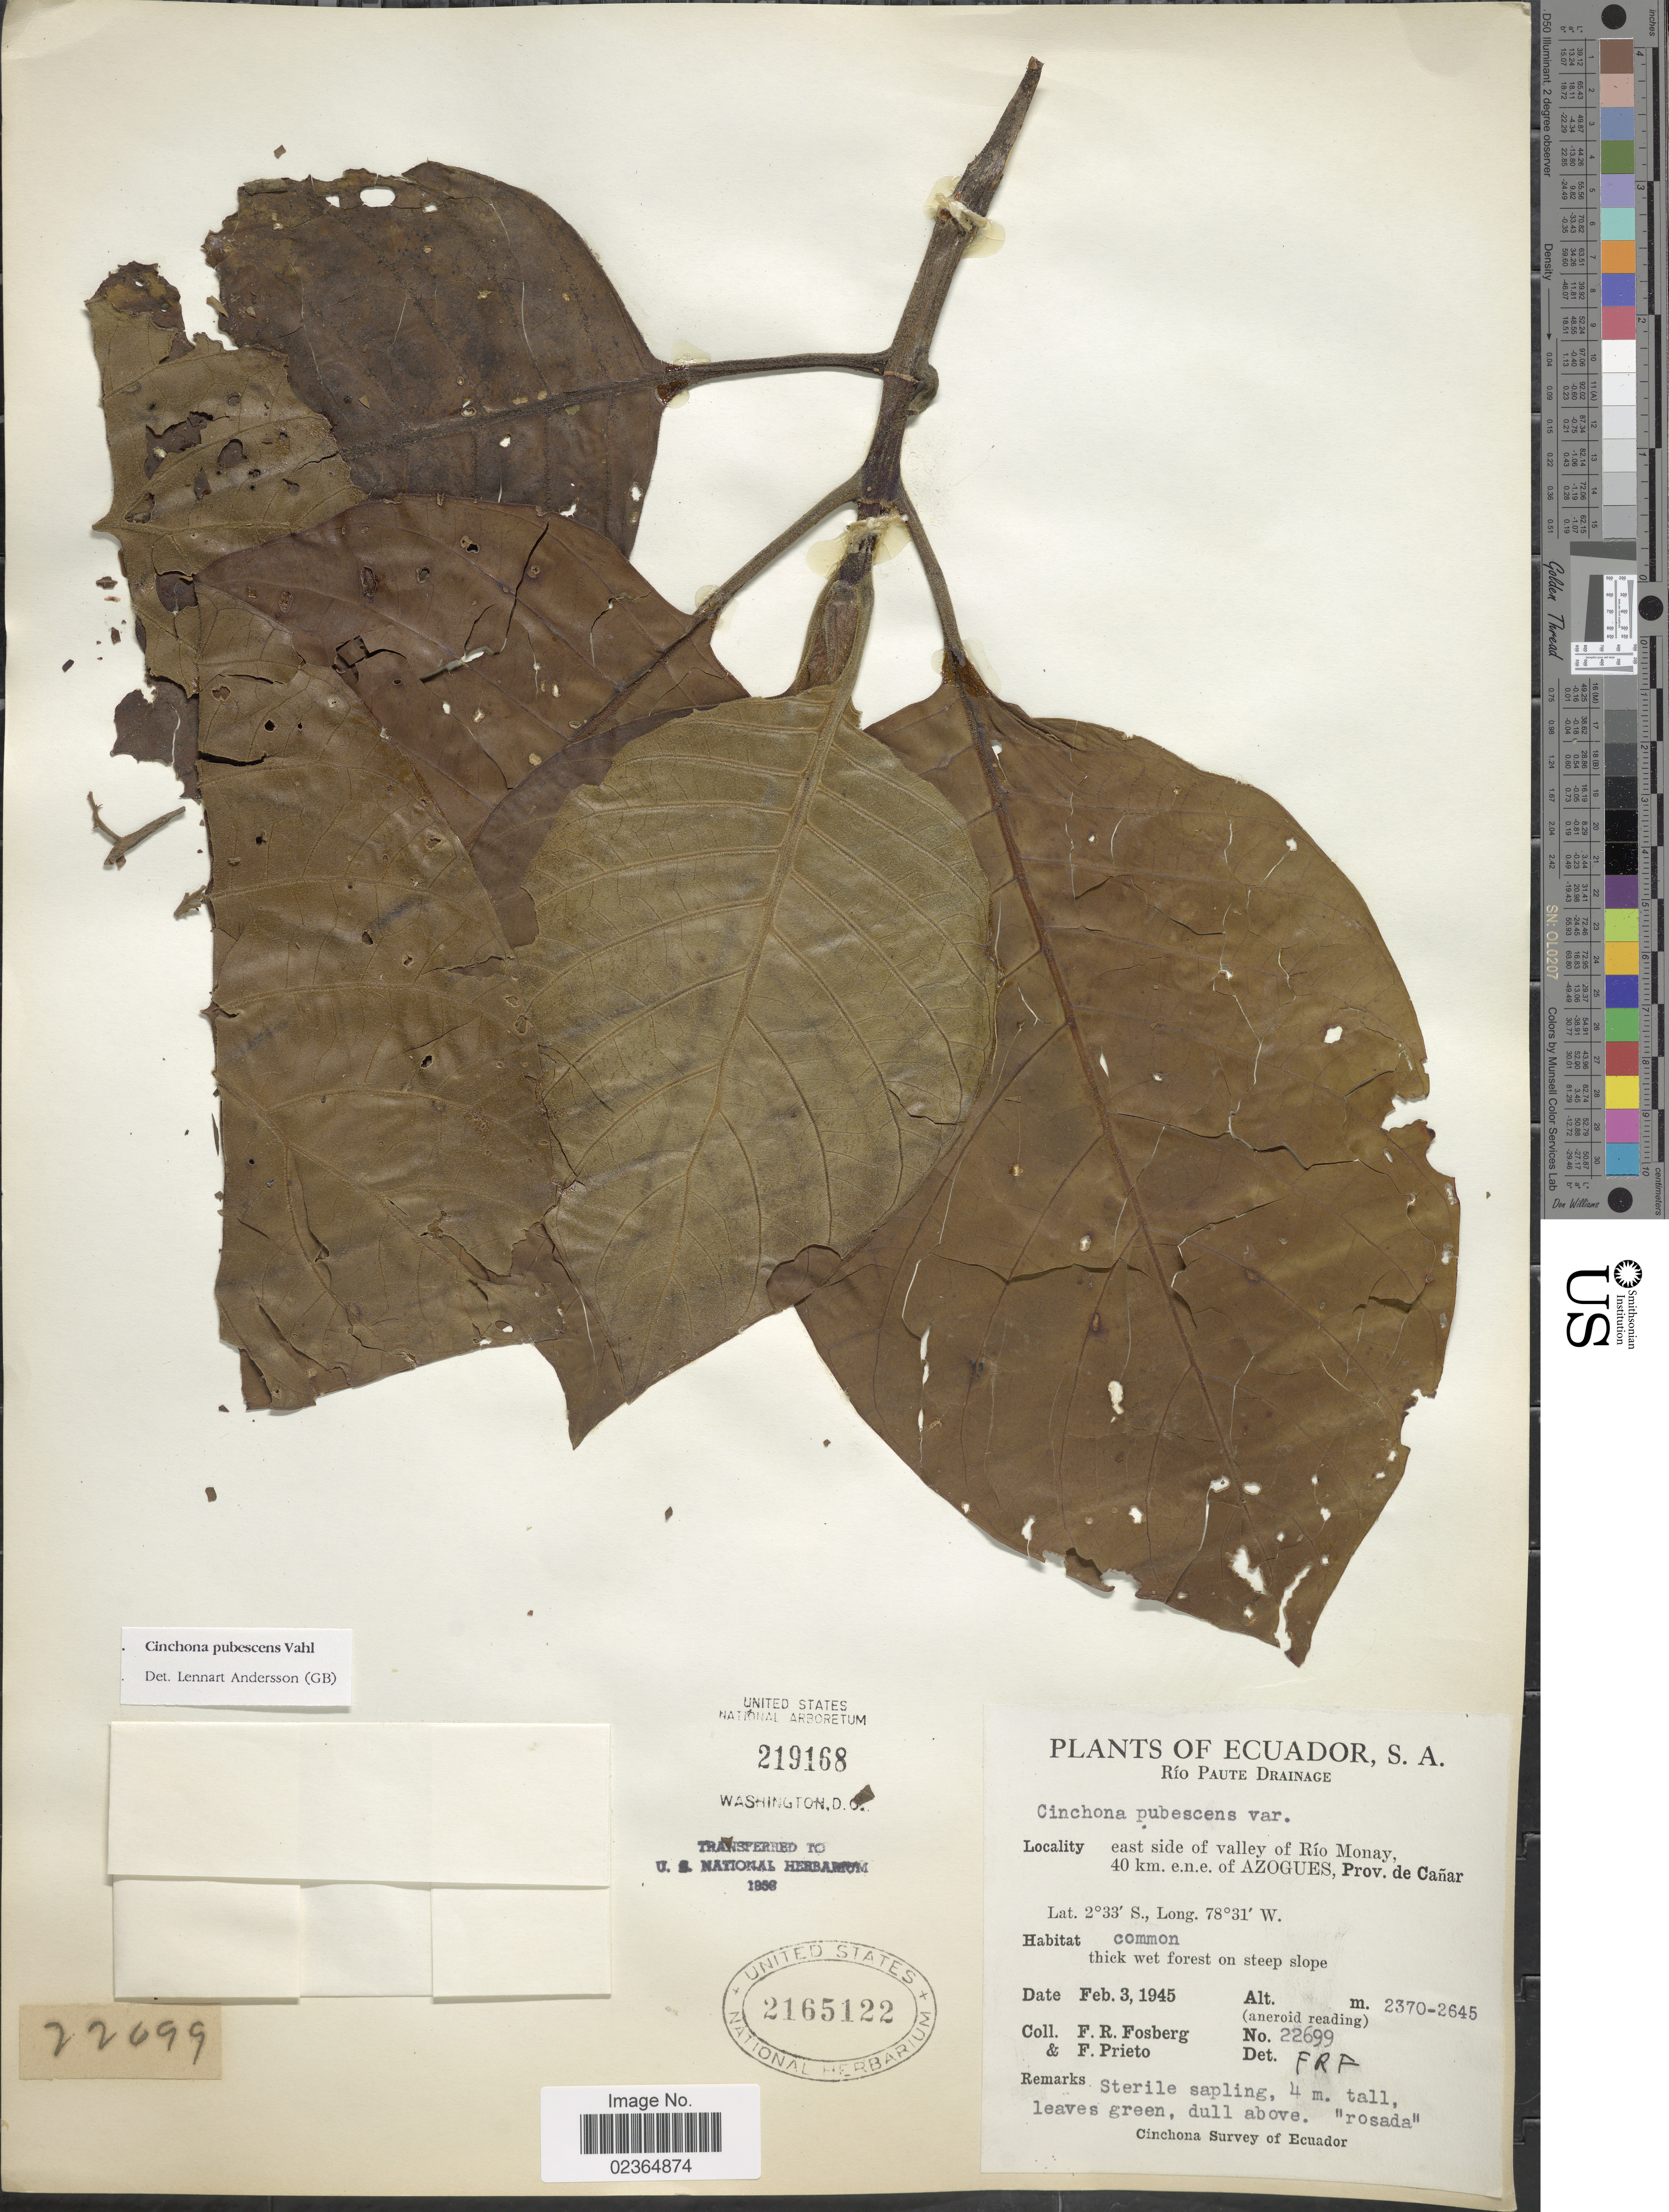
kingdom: Plantae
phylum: Tracheophyta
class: Magnoliopsida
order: Gentianales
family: Rubiaceae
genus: Cinchona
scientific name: Cinchona pubescens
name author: Vahl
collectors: F. R. Fosberg & F. Prieto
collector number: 22699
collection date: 1945-02-03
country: Ecuador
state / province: Cañar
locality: Río Paute Drainage. east side of valley of Río Monay, 40 km. e.n.e. of Azogues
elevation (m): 2370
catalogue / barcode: US 2165122